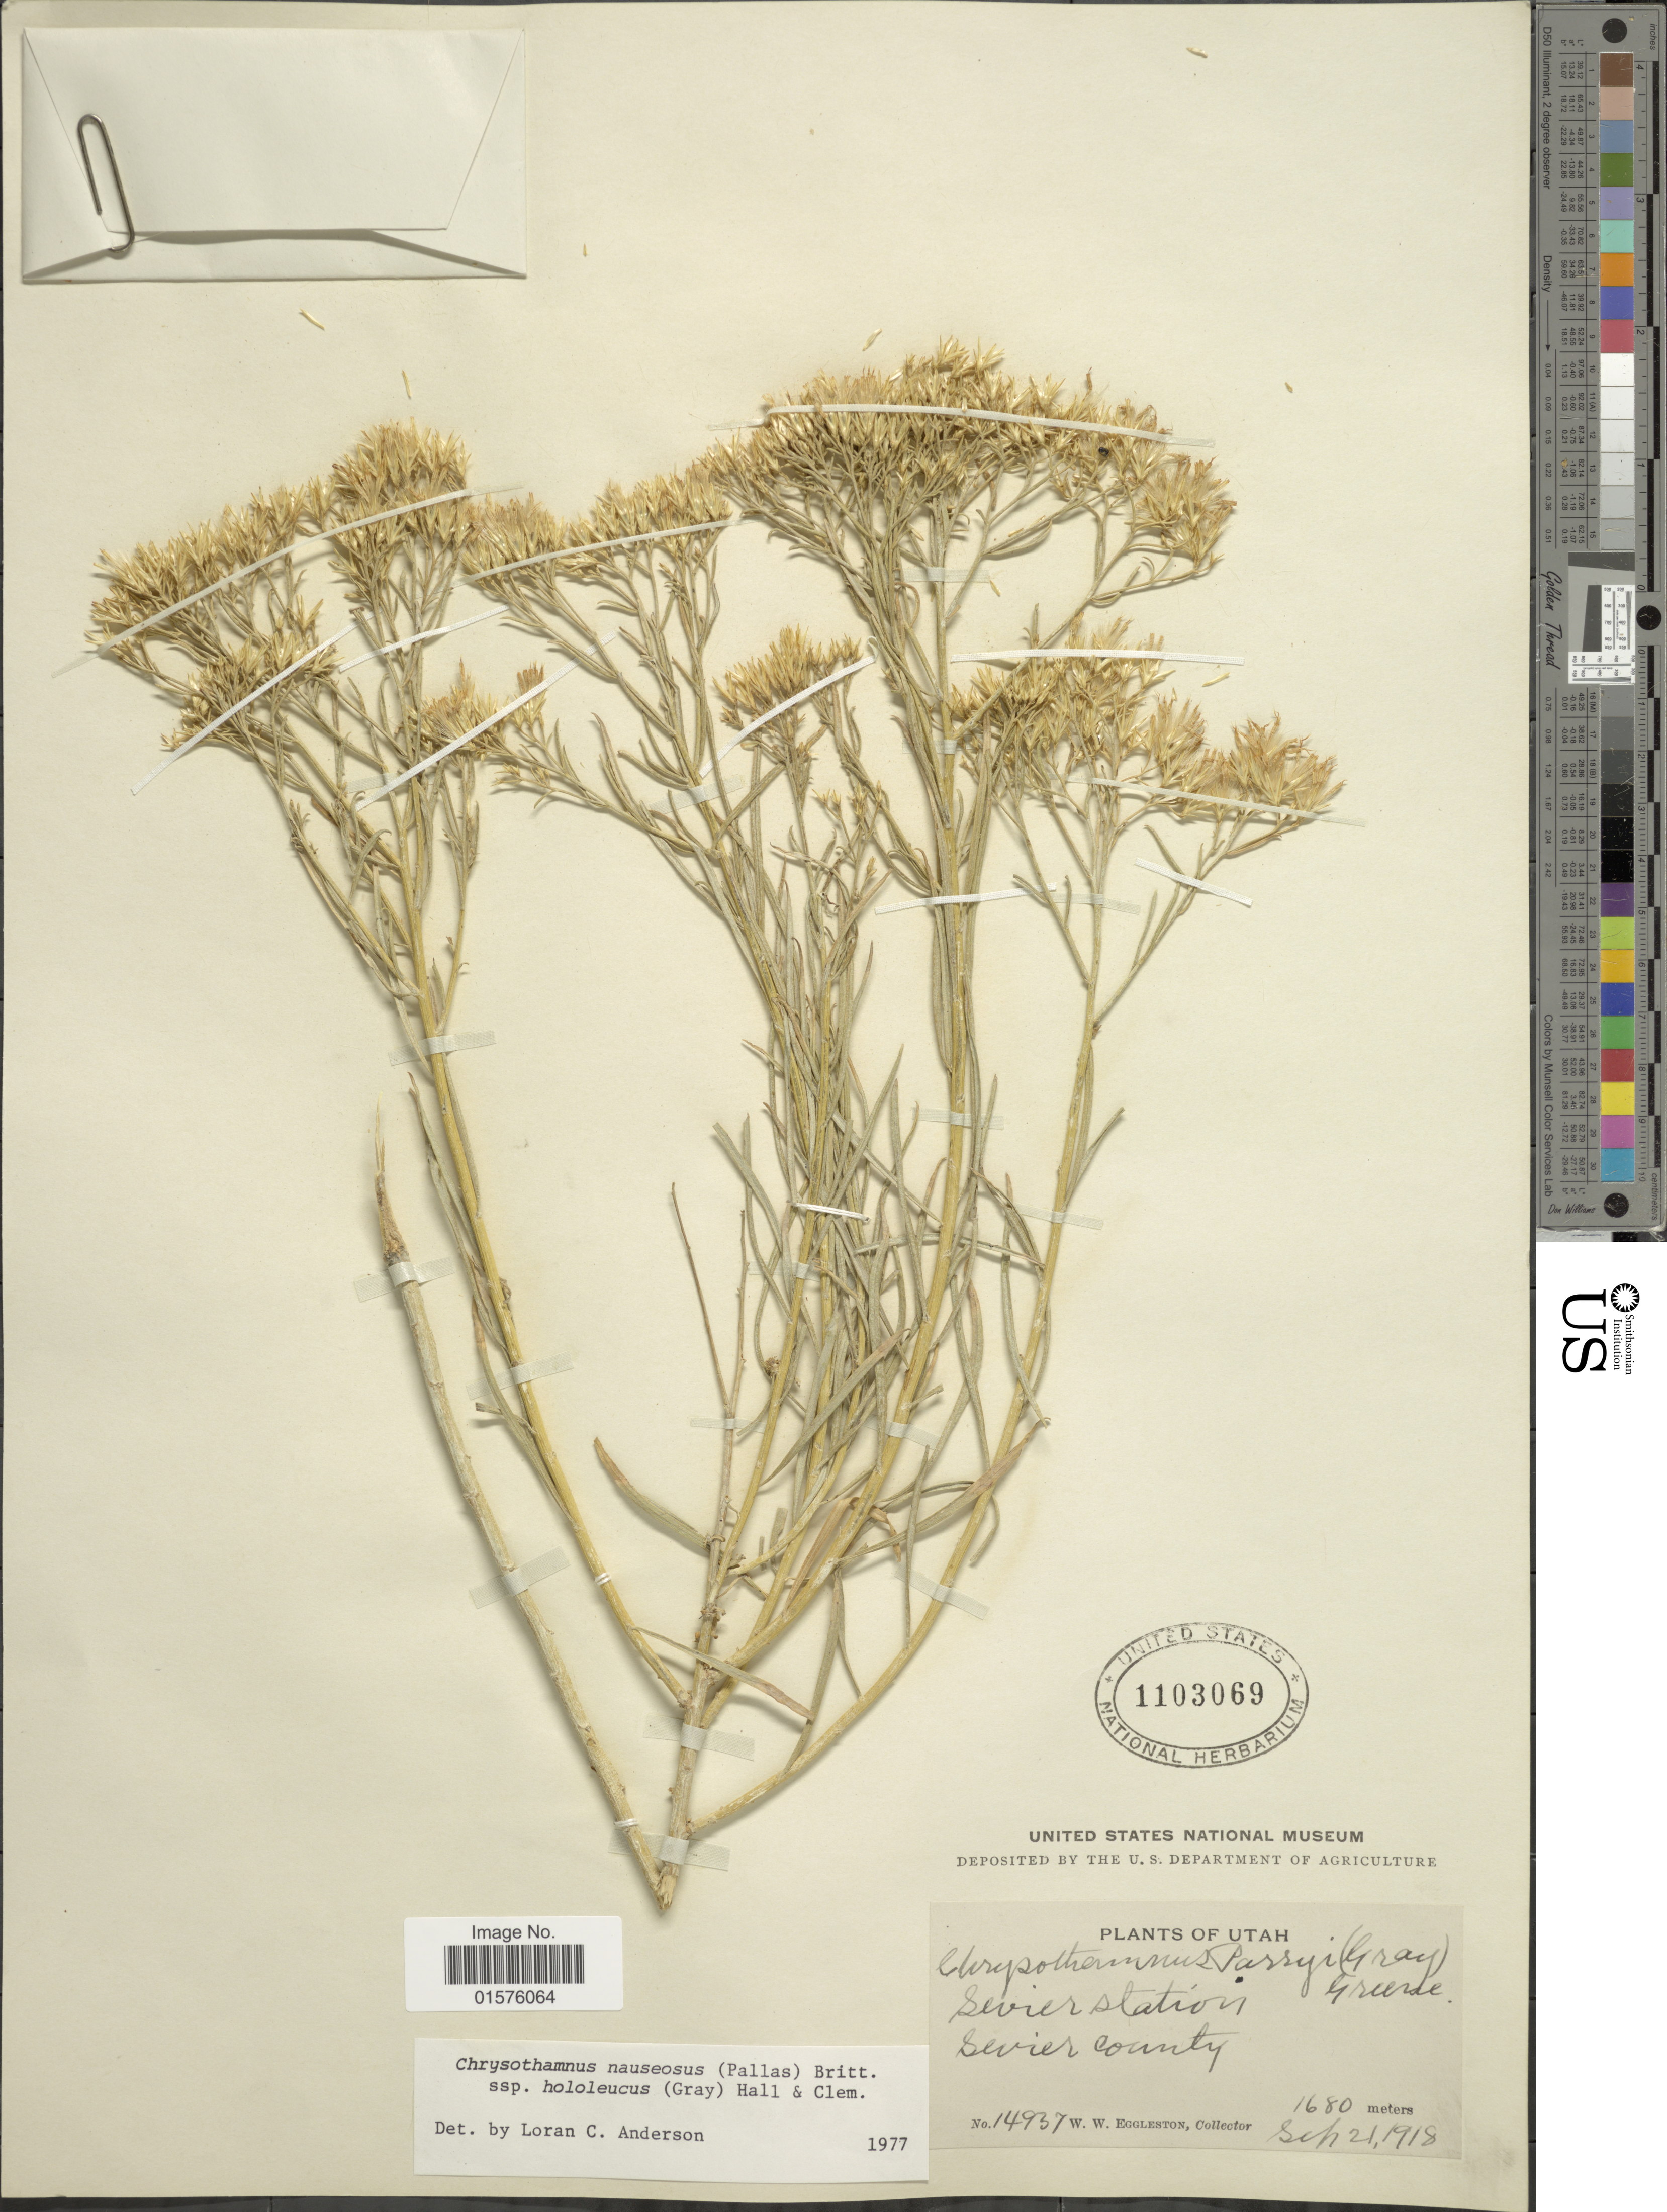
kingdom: Plantae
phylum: Tracheophyta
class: Magnoliopsida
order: Asterales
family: Asteraceae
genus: Ericameria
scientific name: Ericameria nauseosa var. hololeuca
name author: (A. Gray) G.L. Nesom & G.I. Baird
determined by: Urbatsch, Lowell E., Curator (LSU), Louisiana State University (UNITED STATES)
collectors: W. W. Eggleston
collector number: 14937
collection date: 1918-09-21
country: United States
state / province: Utah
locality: Sevier Station, Sevier County.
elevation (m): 1680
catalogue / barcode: US 1103069